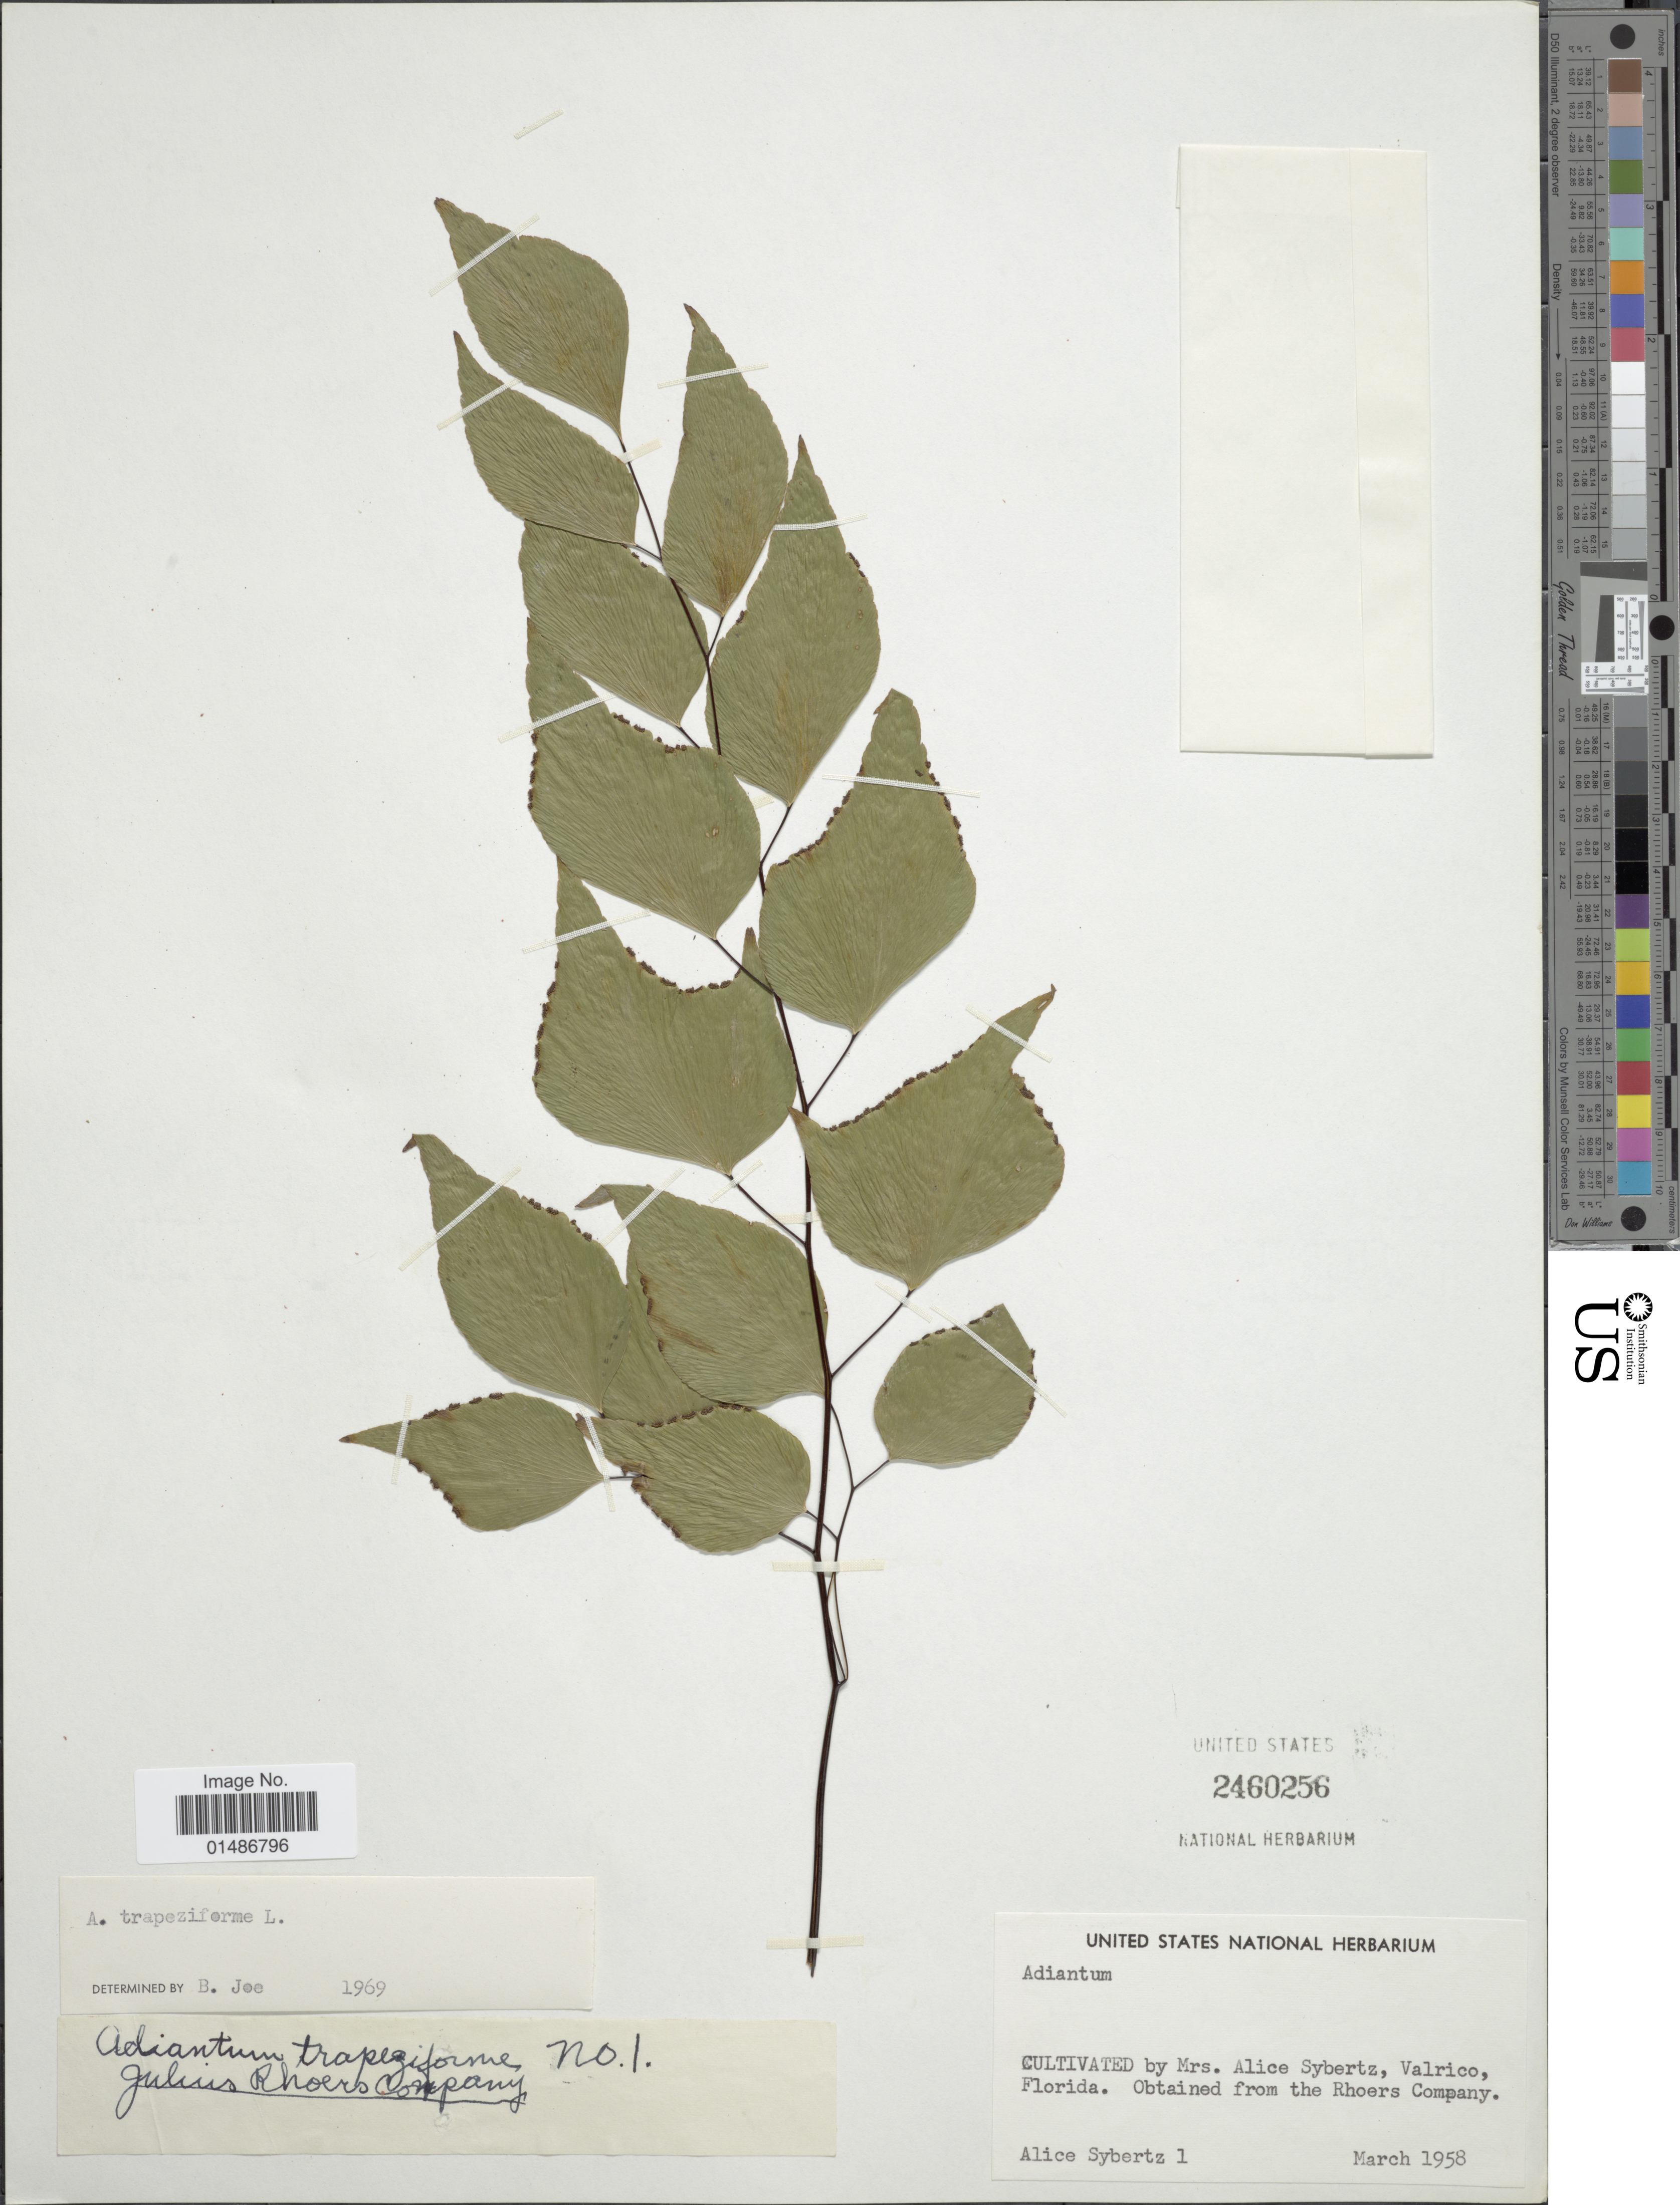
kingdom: Plantae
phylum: Tracheophyta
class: Polypodiopsida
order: Polypodiales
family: Pteridaceae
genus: Adiantum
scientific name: Adiantum trapeziforme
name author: L.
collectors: A. Sybertz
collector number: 1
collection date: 1958-03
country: United States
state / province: Florida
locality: Cultivated by Mrs. Alice Sybertz, Valrico. Obtained from the Rhoers Company.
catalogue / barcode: US 2460256